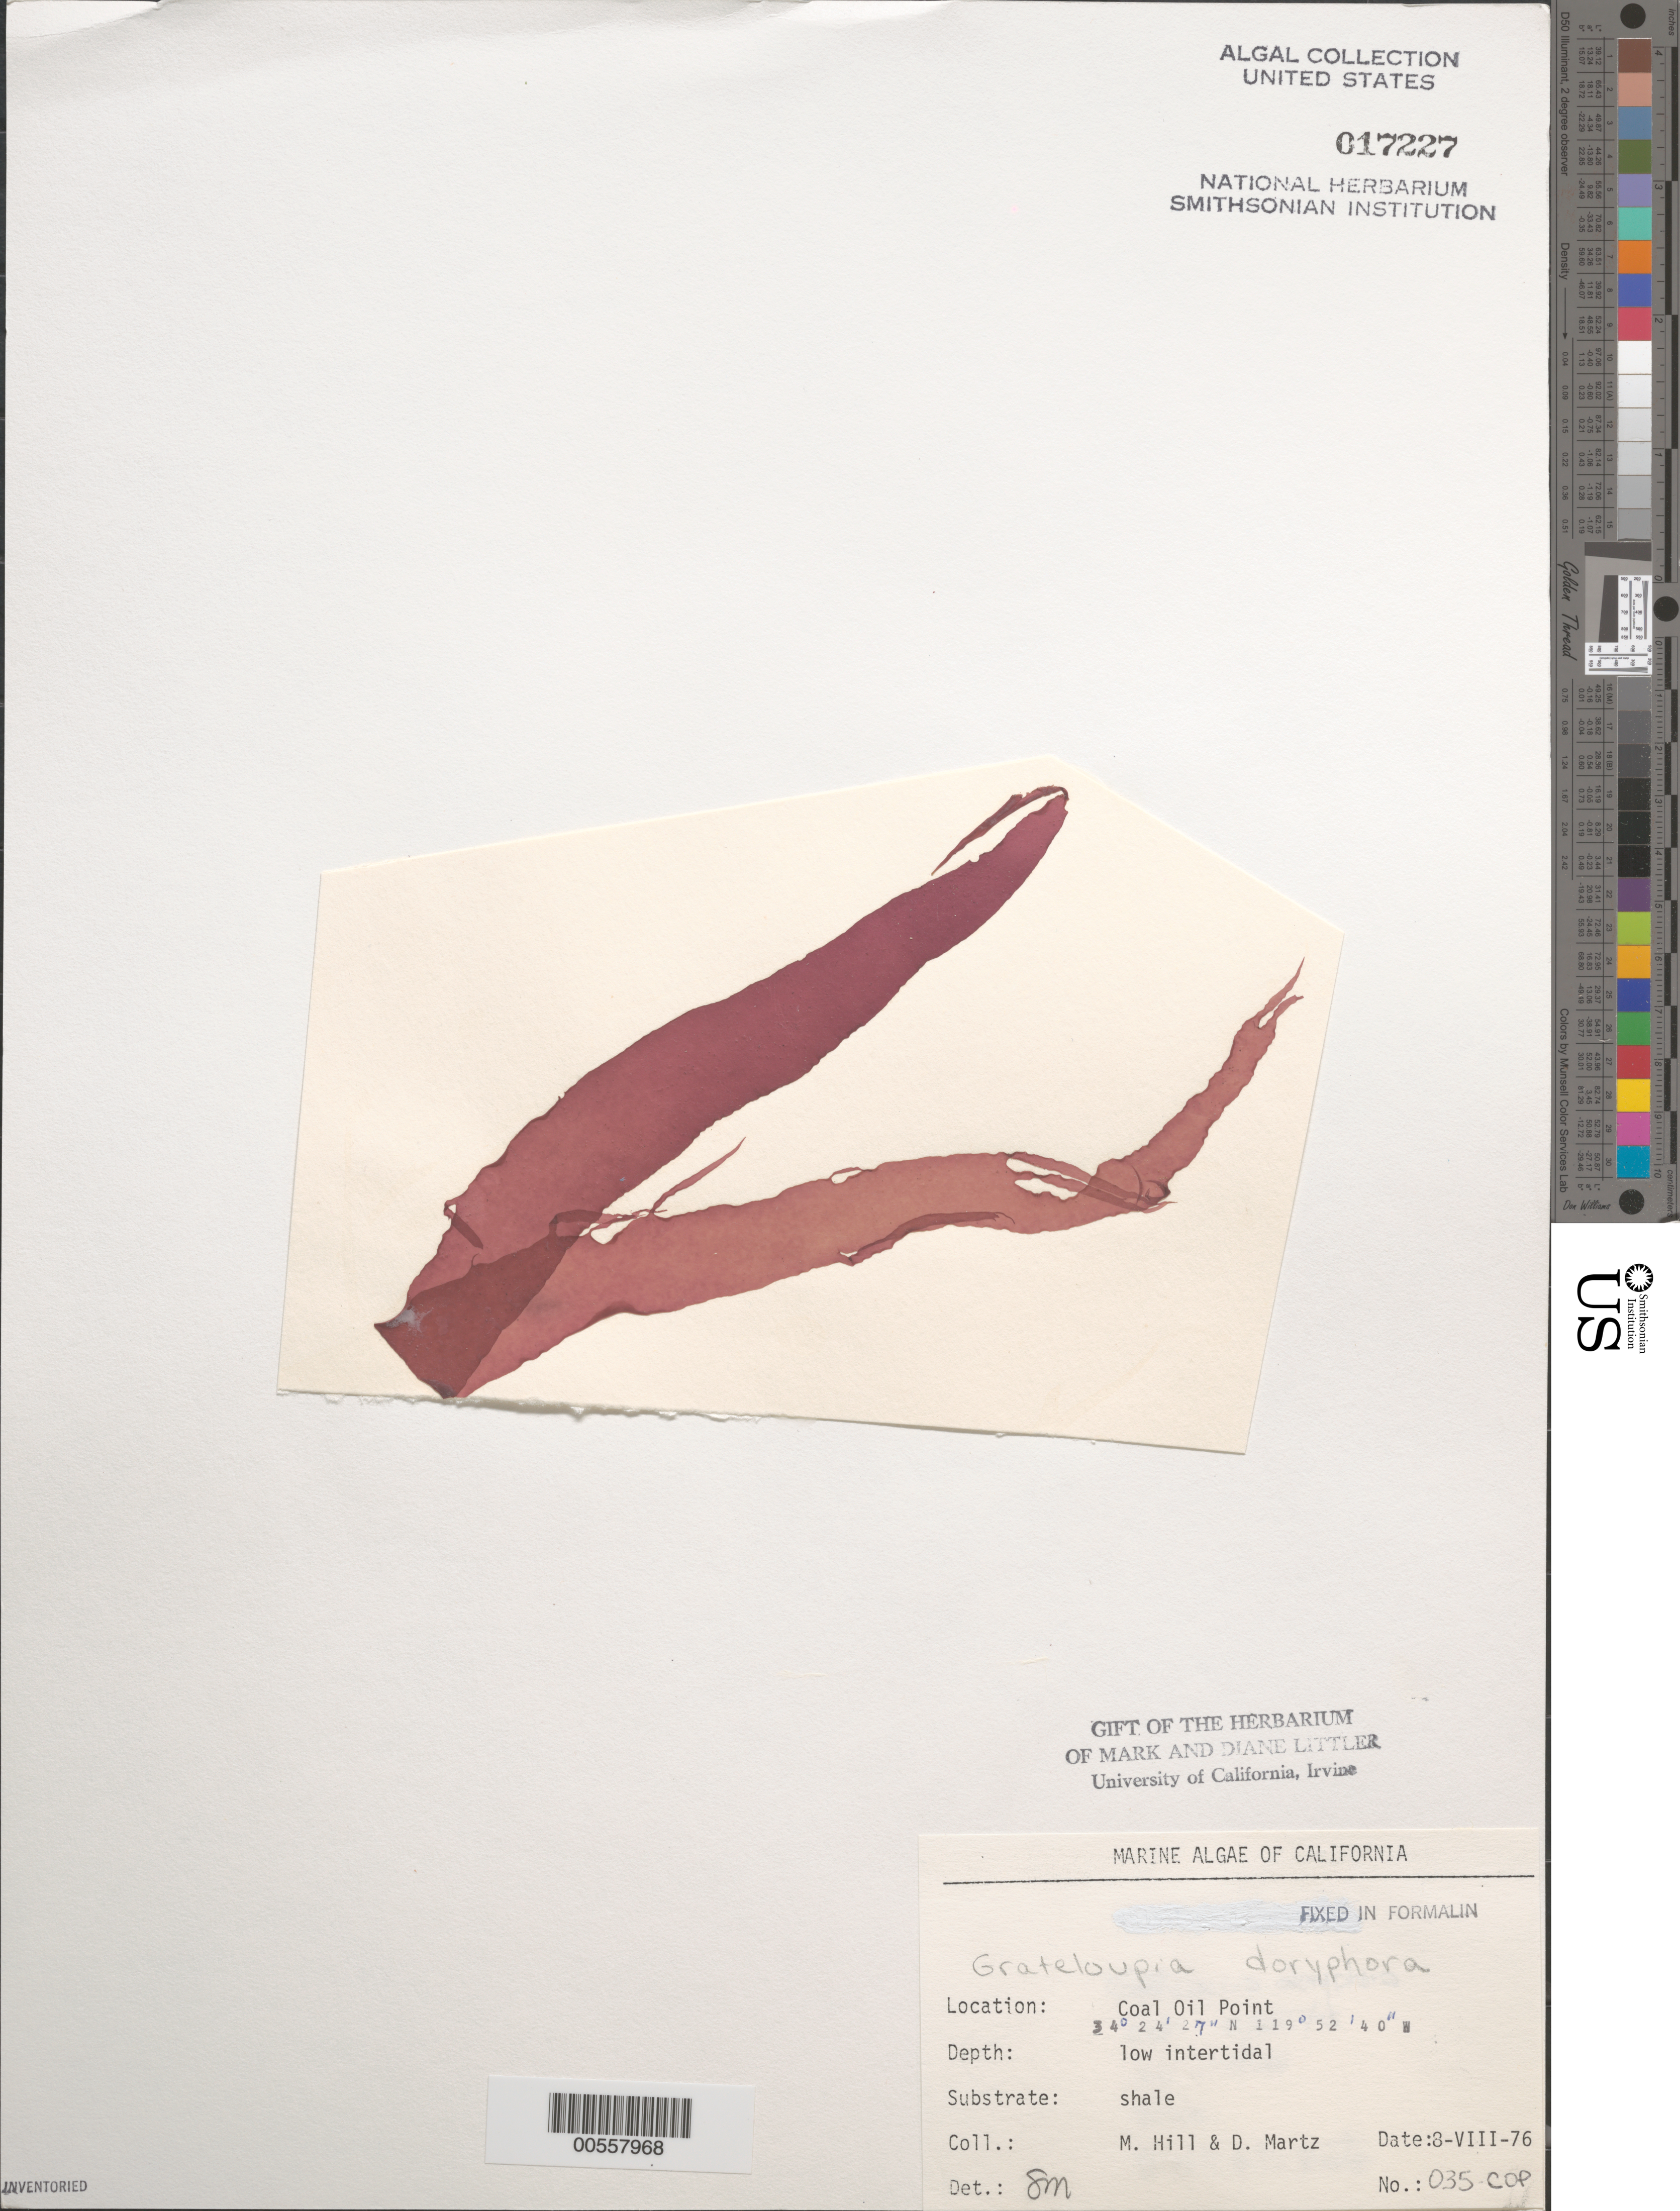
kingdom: Plantae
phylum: Rhodophyta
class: Florideophyceae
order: Halymeniales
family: Halymeniaceae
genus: Grateloupia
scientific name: Grateloupia doryphora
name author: (Mont.) Howe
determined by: Murray, S. N.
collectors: M. Hill & D. Martz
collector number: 035-COP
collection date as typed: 08 Aug 1976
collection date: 1976-08-08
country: United States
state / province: California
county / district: Santa Barbara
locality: Coal Oil Point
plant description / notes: BLM-SOCALBIGHT Rocky Intertidal Survey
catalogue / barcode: US 17227